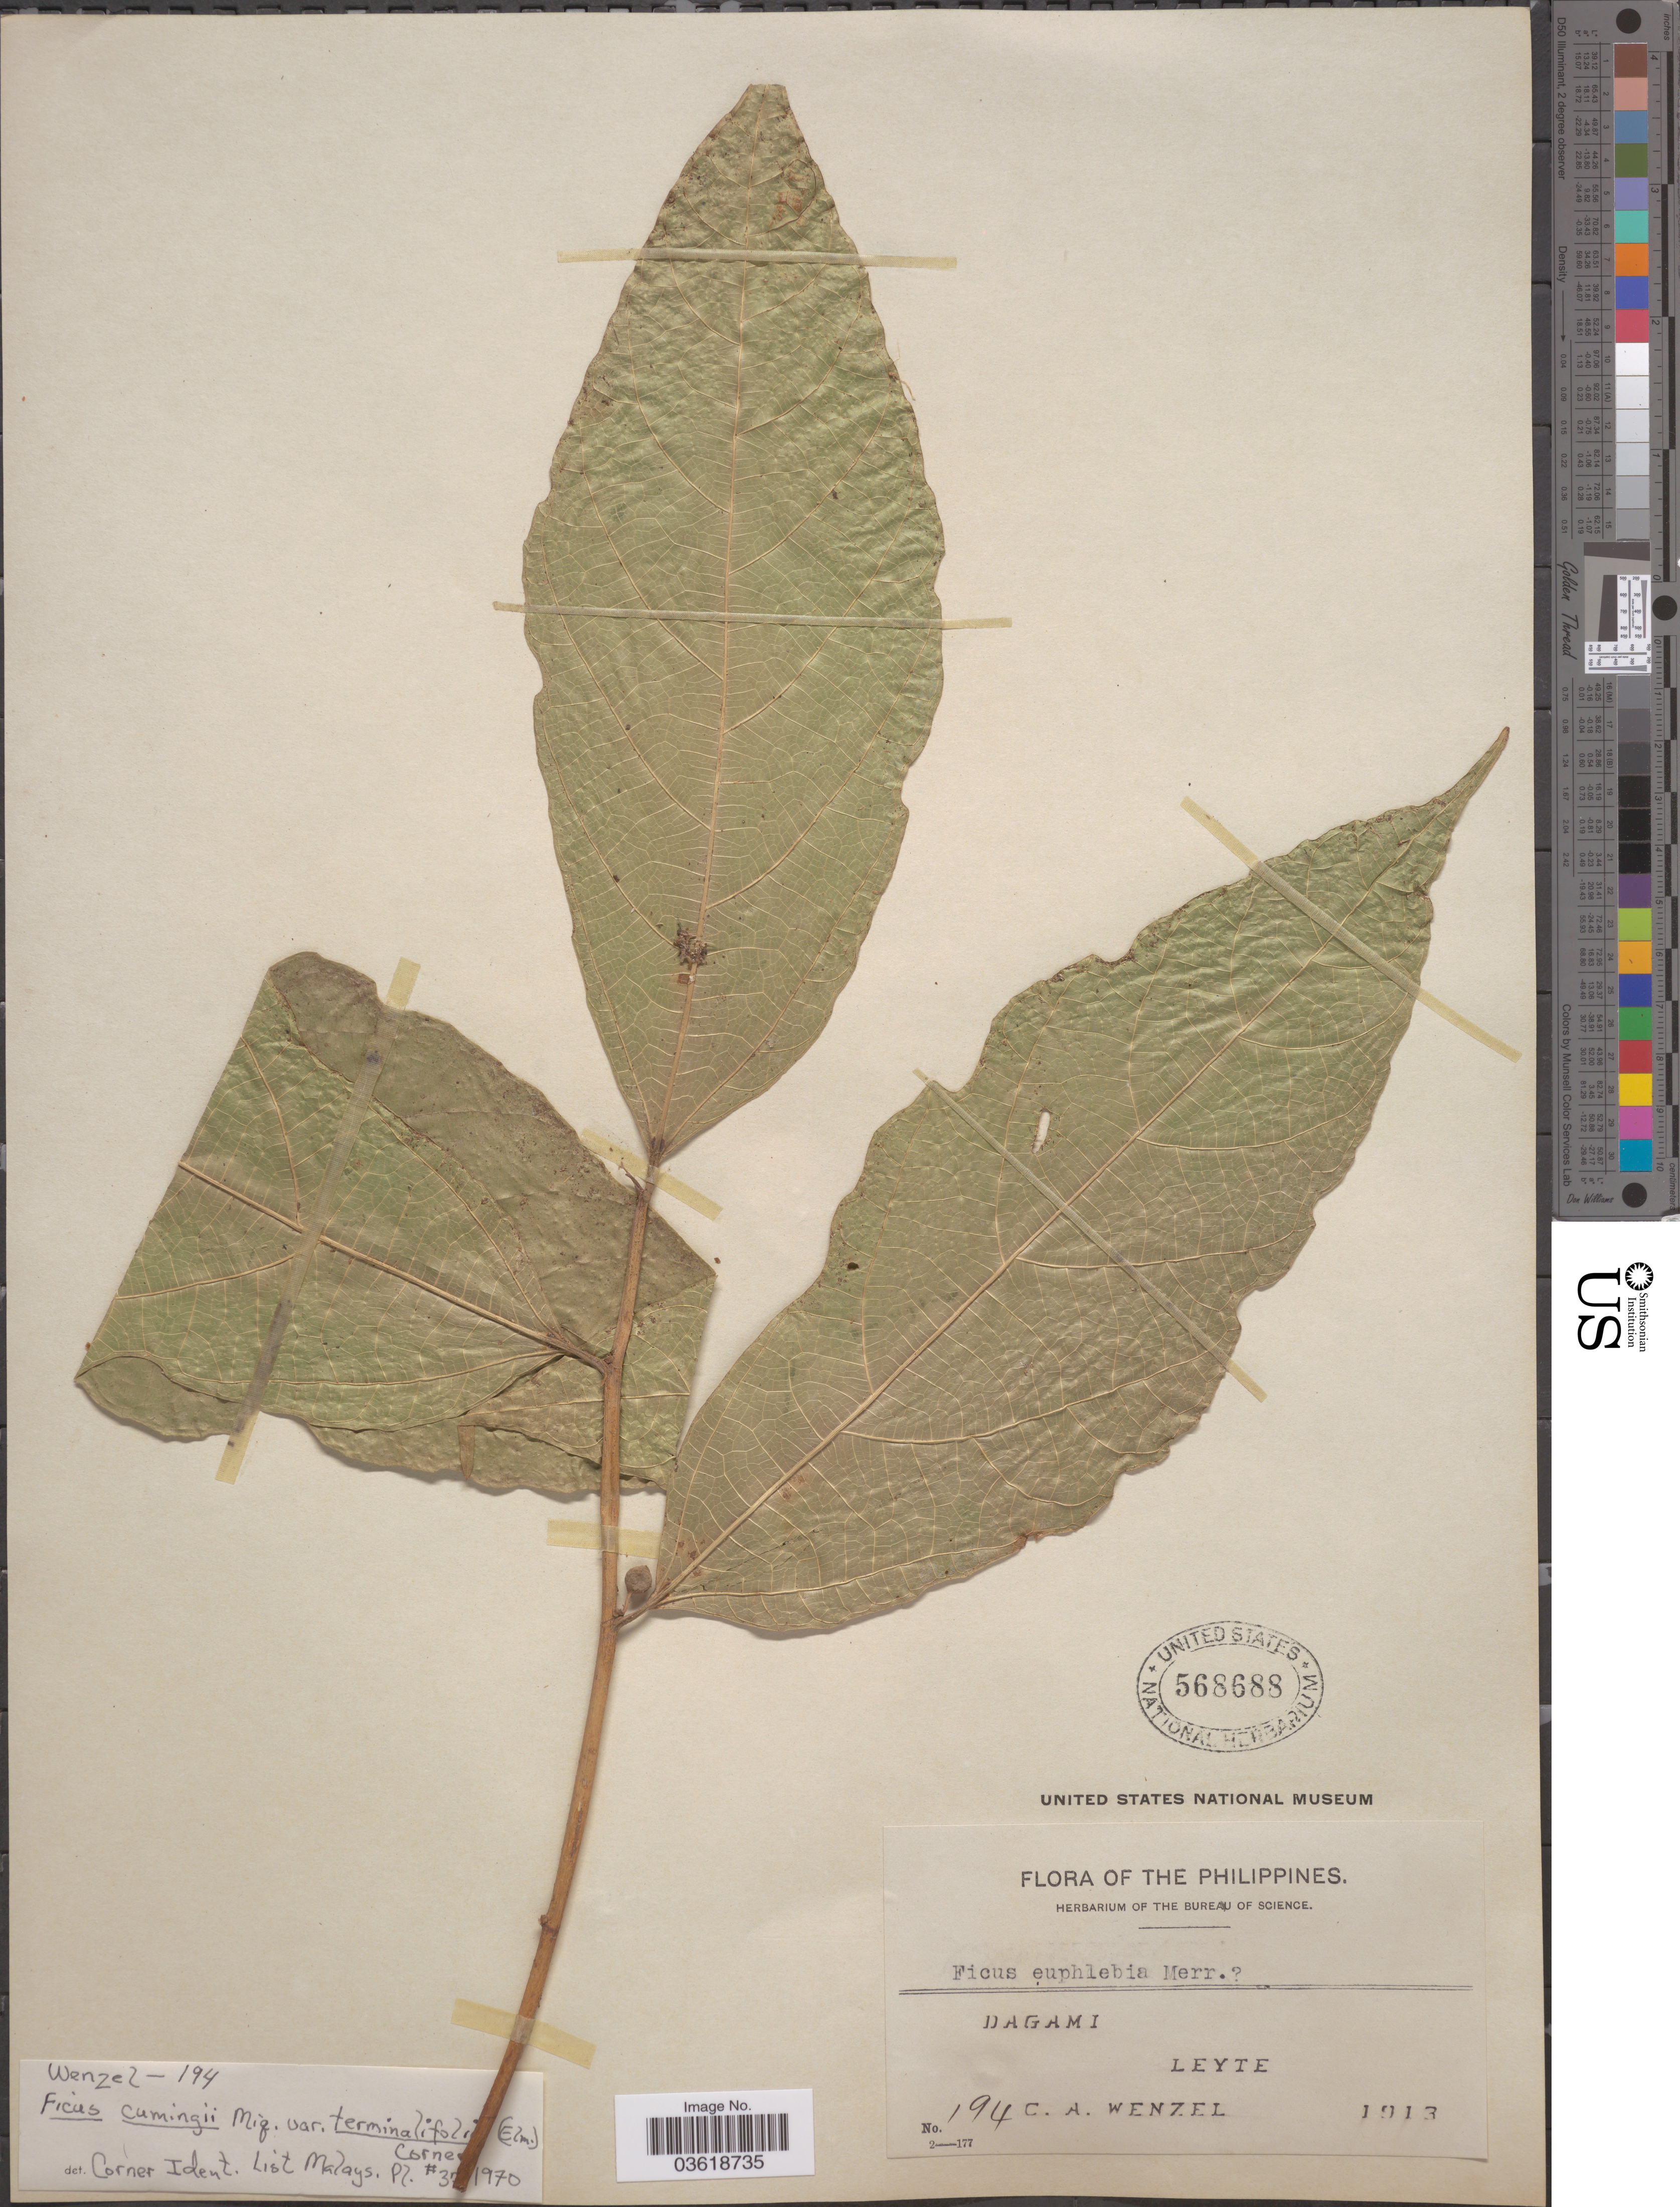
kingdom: Plantae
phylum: Tracheophyta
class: Magnoliopsida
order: Rosales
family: Moraceae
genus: Ficus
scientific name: Ficus terminalifolia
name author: Elmer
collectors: C. Wenzel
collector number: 194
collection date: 1913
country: Philippines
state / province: Eastern Visayas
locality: Dagami. Leyte.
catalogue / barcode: US 568688